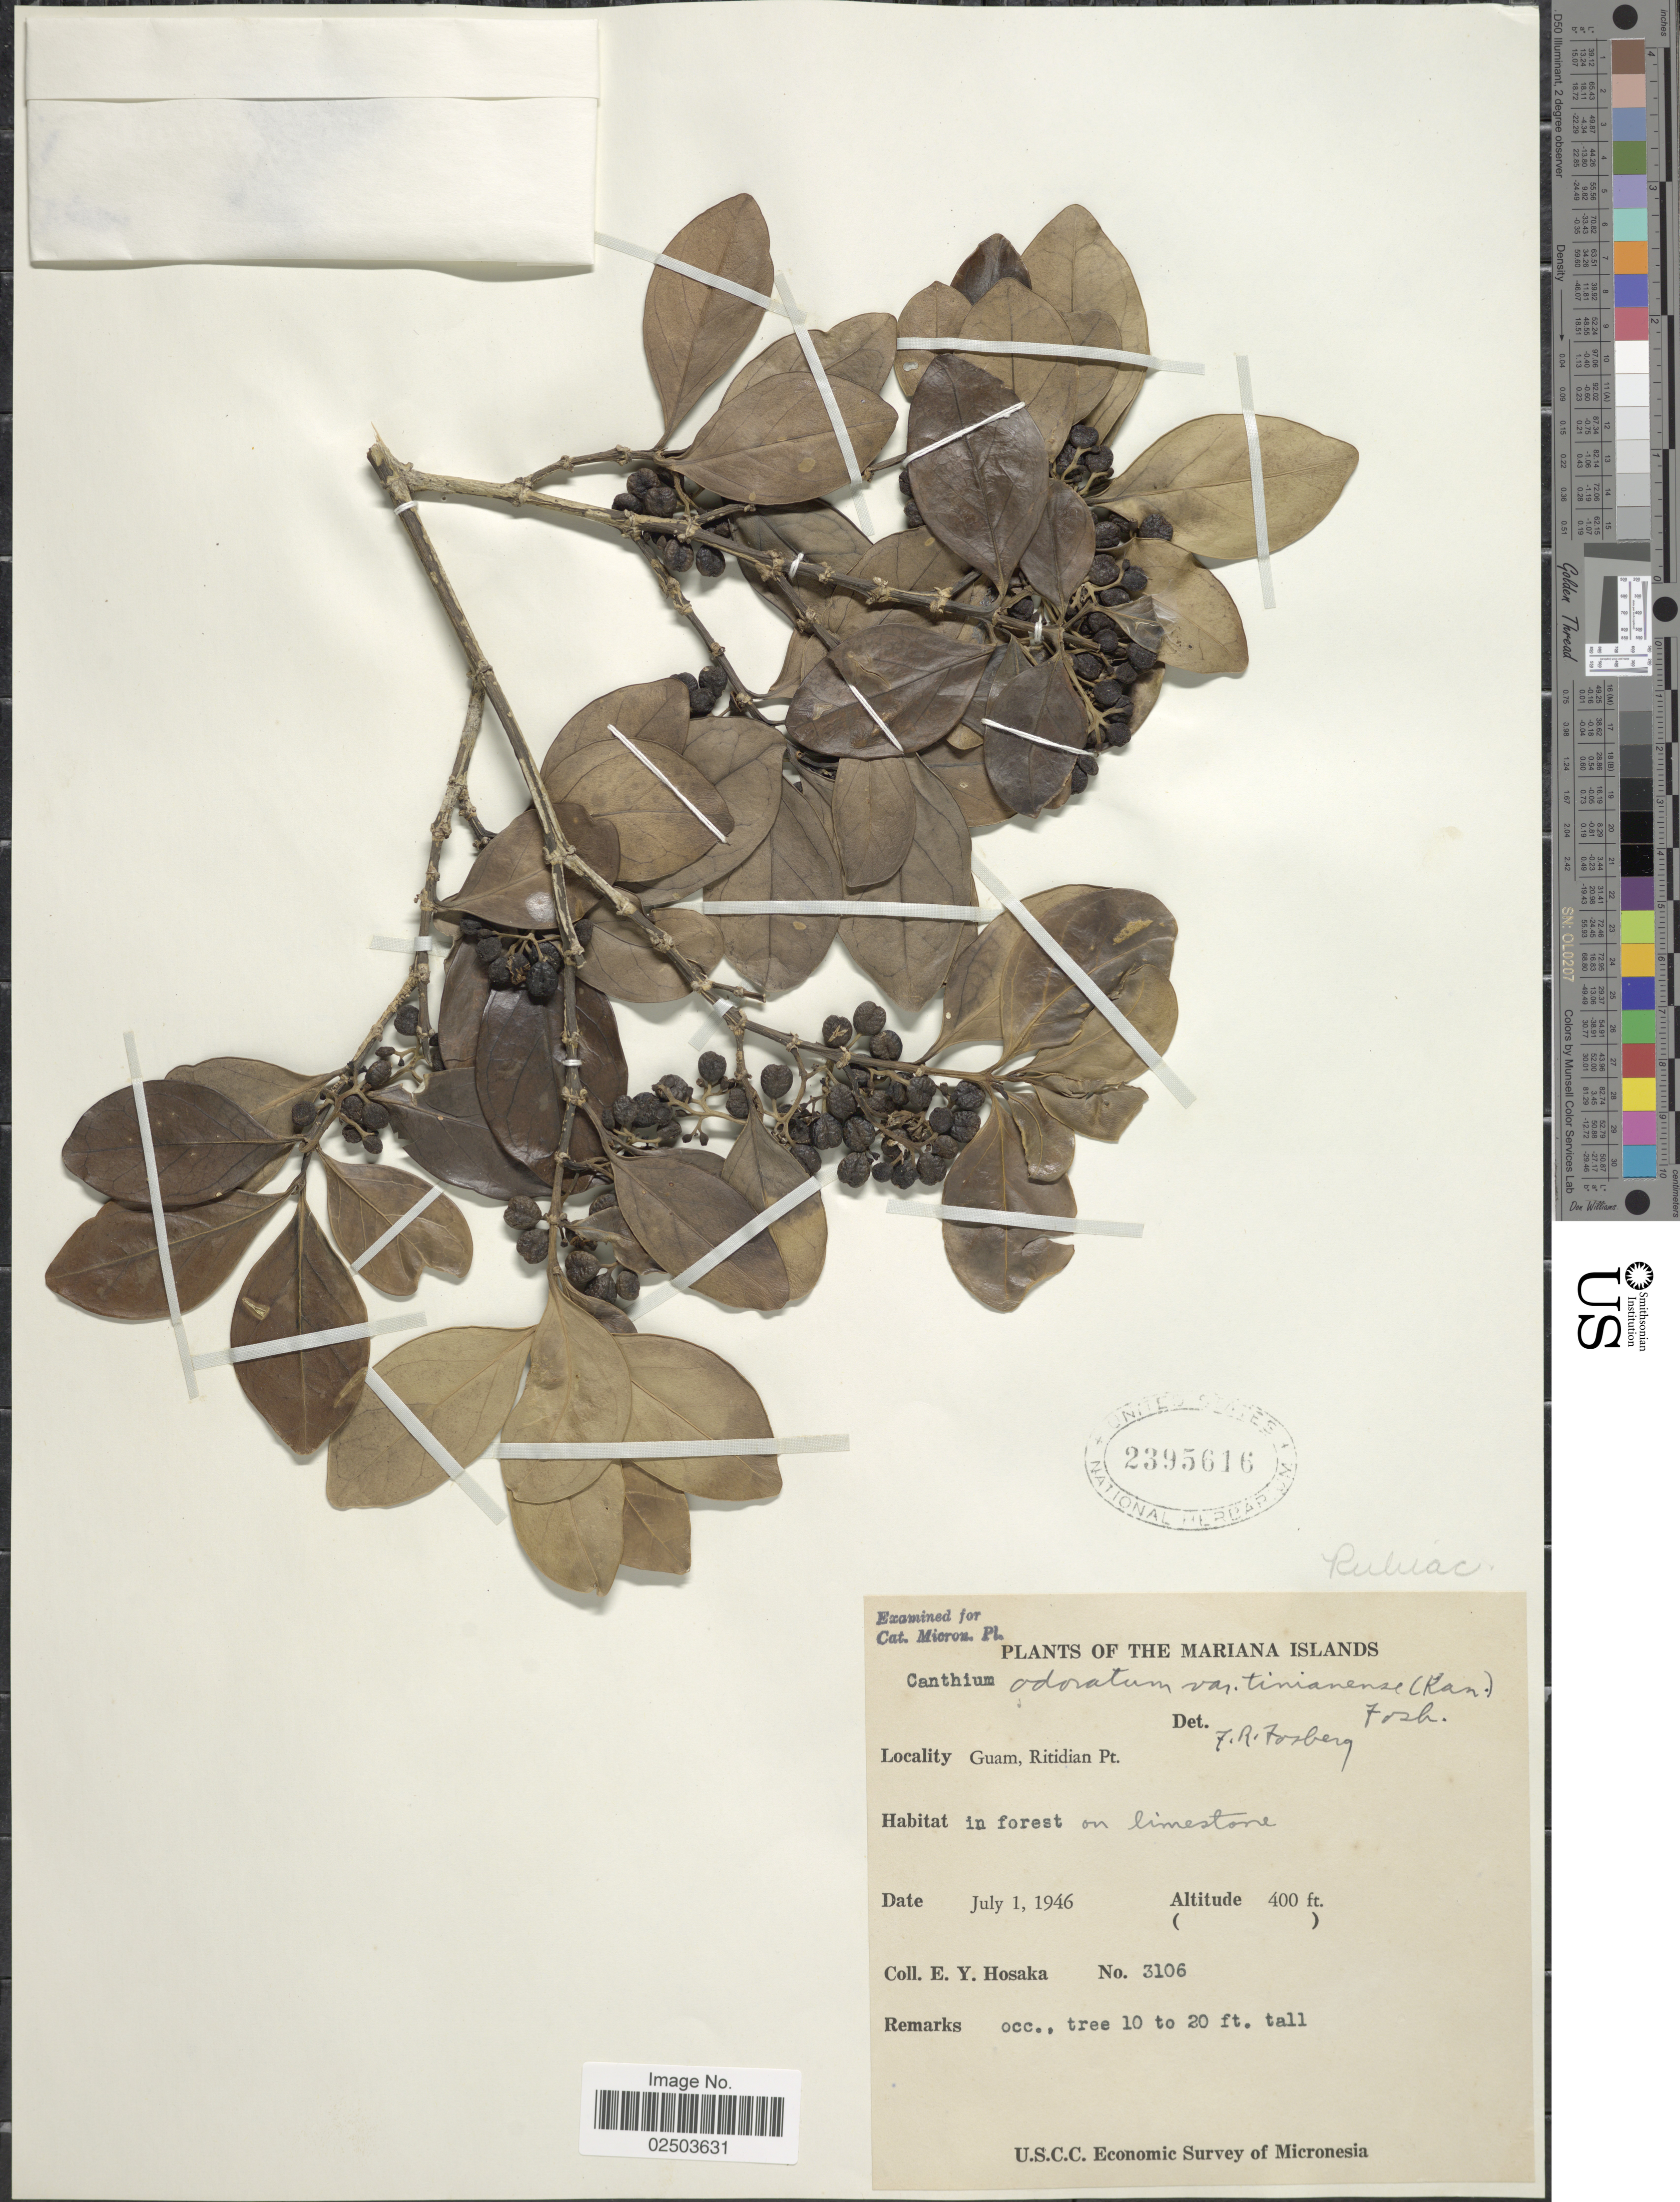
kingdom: Plantae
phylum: Tracheophyta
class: Magnoliopsida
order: Gentianales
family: Rubiaceae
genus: Psydrax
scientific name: Psydrax odorata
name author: (G. Forst.) A.C. Sm. & S.P. Darwin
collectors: E. Y. Hosaka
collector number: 3106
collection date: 1946-07-01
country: Guam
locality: Mariana Islands. Guam, Ritidian Pt.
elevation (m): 122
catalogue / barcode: US 2395616